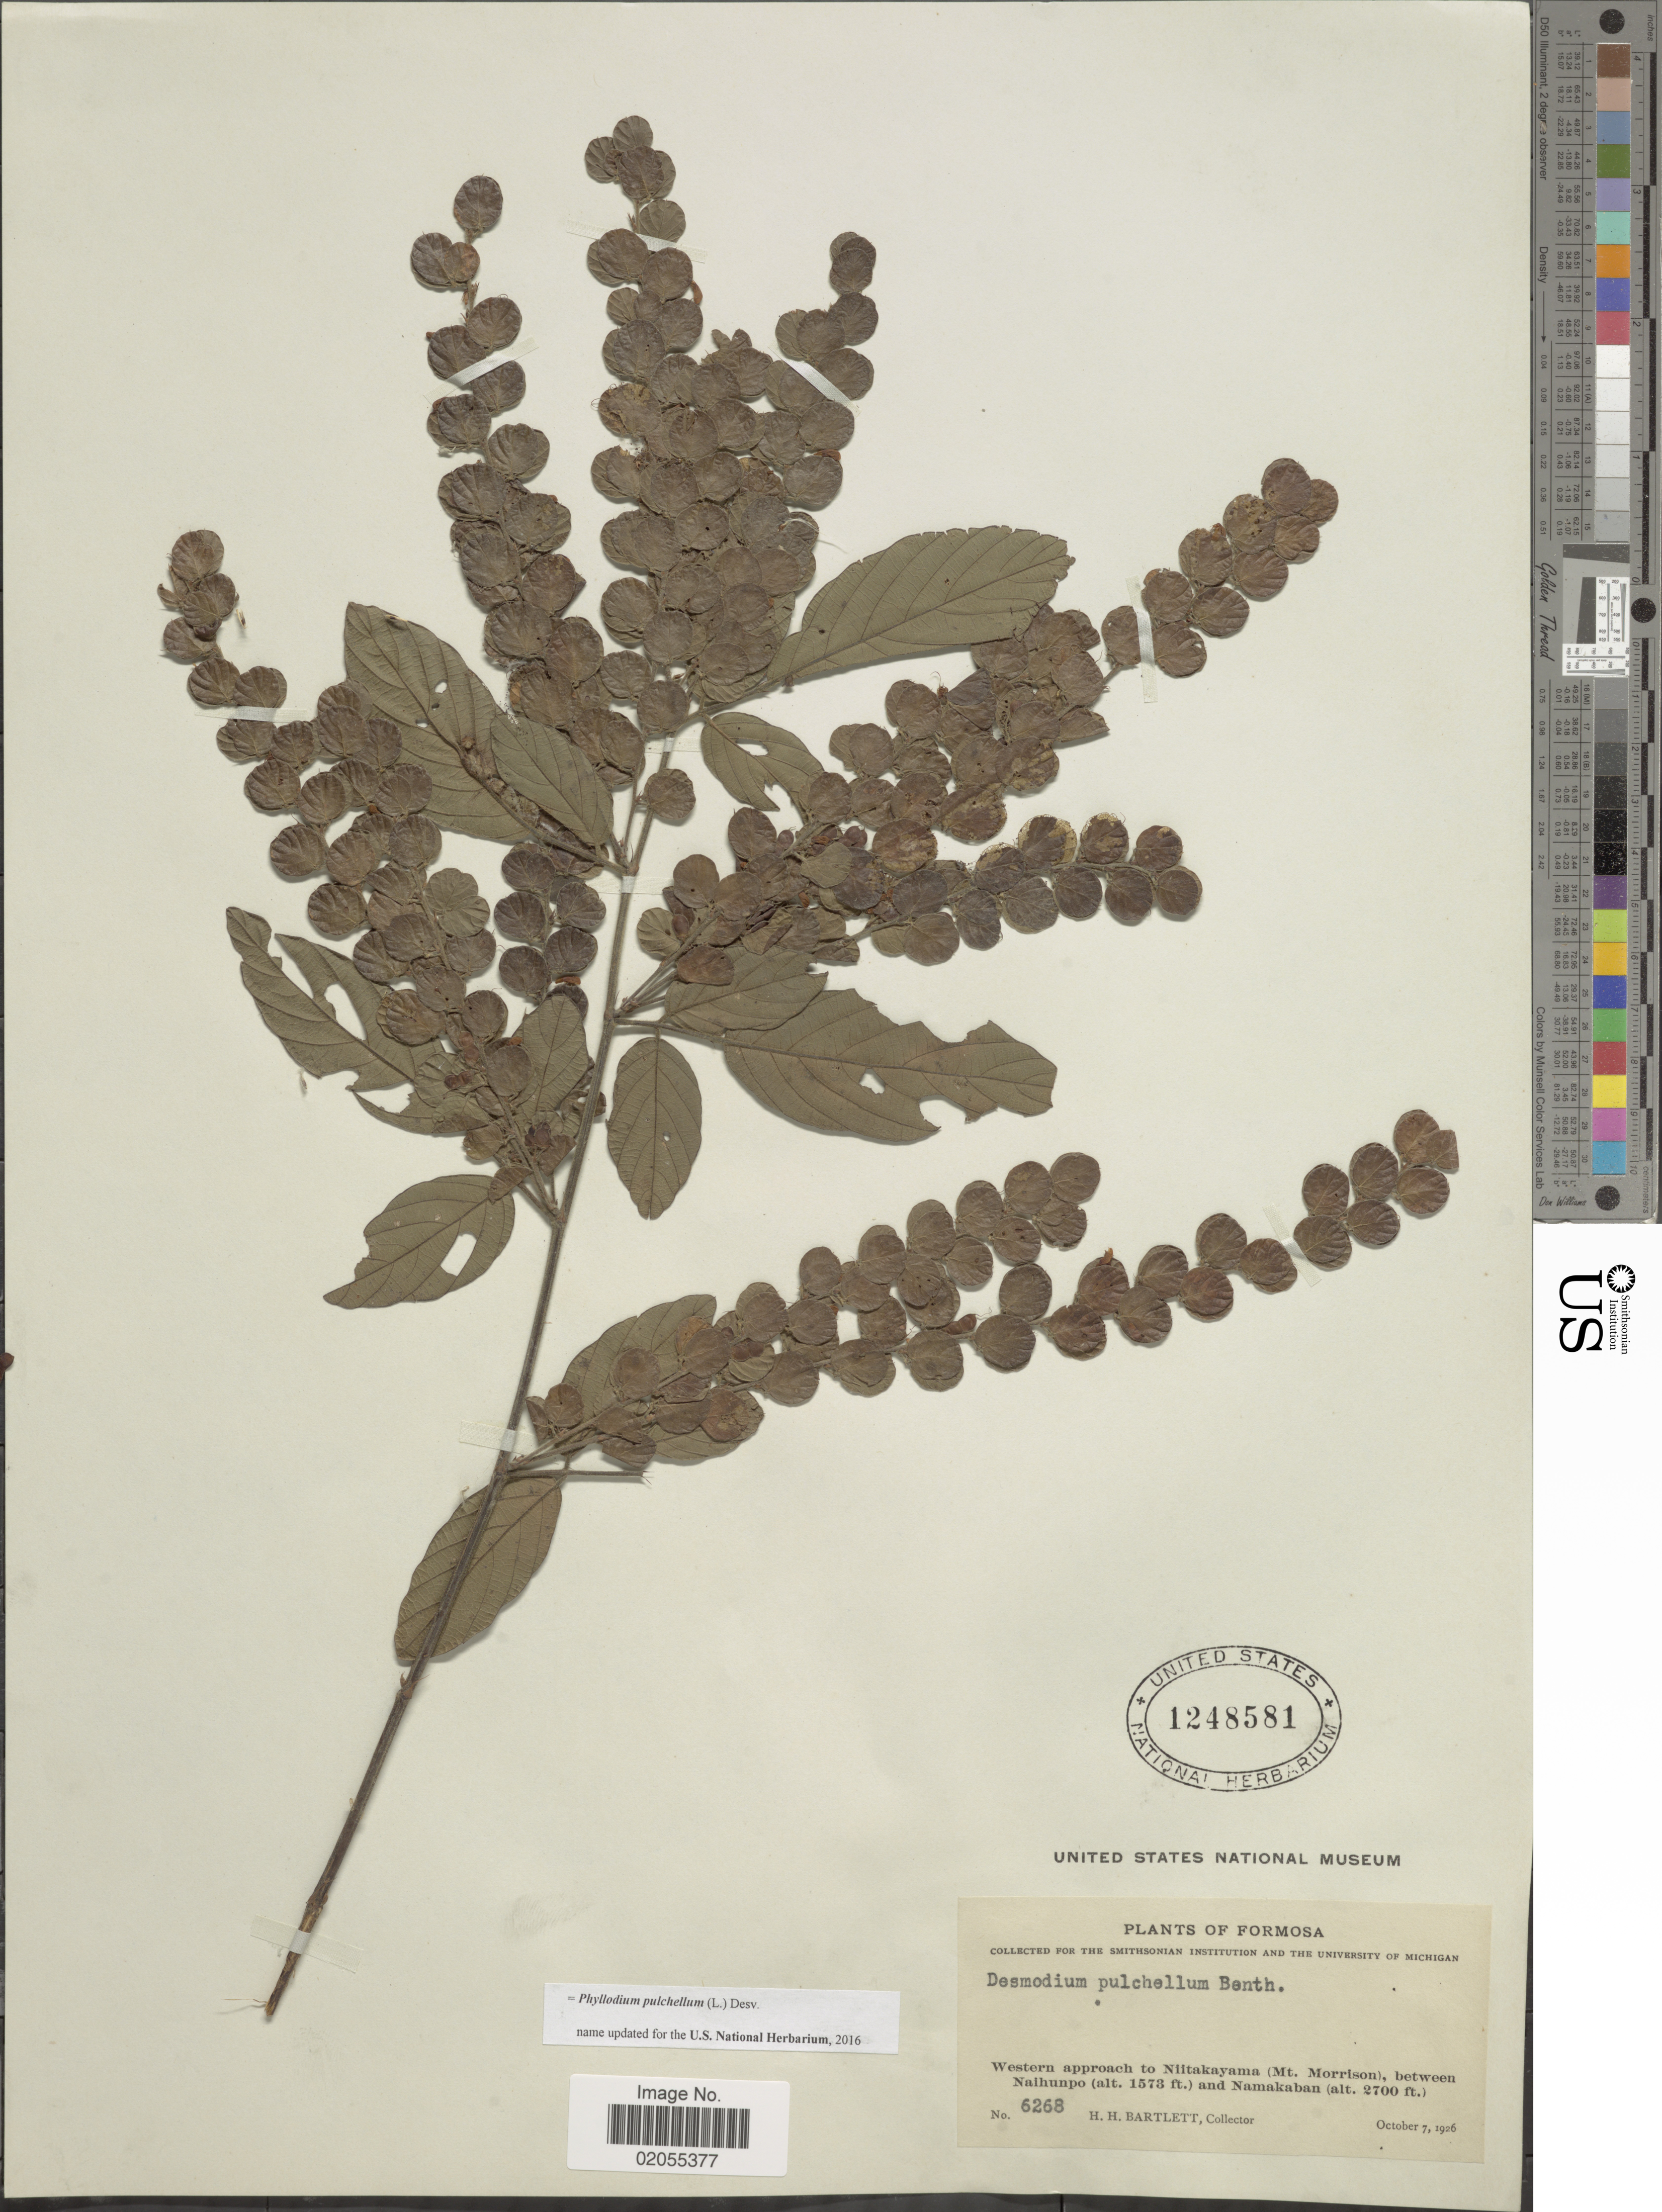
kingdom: Plantae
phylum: Tracheophyta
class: Magnoliopsida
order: Fabales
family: Fabaceae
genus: Phyllodium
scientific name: Phyllodium pulchellum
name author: (L.) Desv.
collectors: H. H. Bartlett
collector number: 6268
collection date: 1926-10-07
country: Taiwan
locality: Formosa, western approach to Niitakayama (Mt. Morrison), between Naihunpo and Namakaban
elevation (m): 479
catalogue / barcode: US 1248581